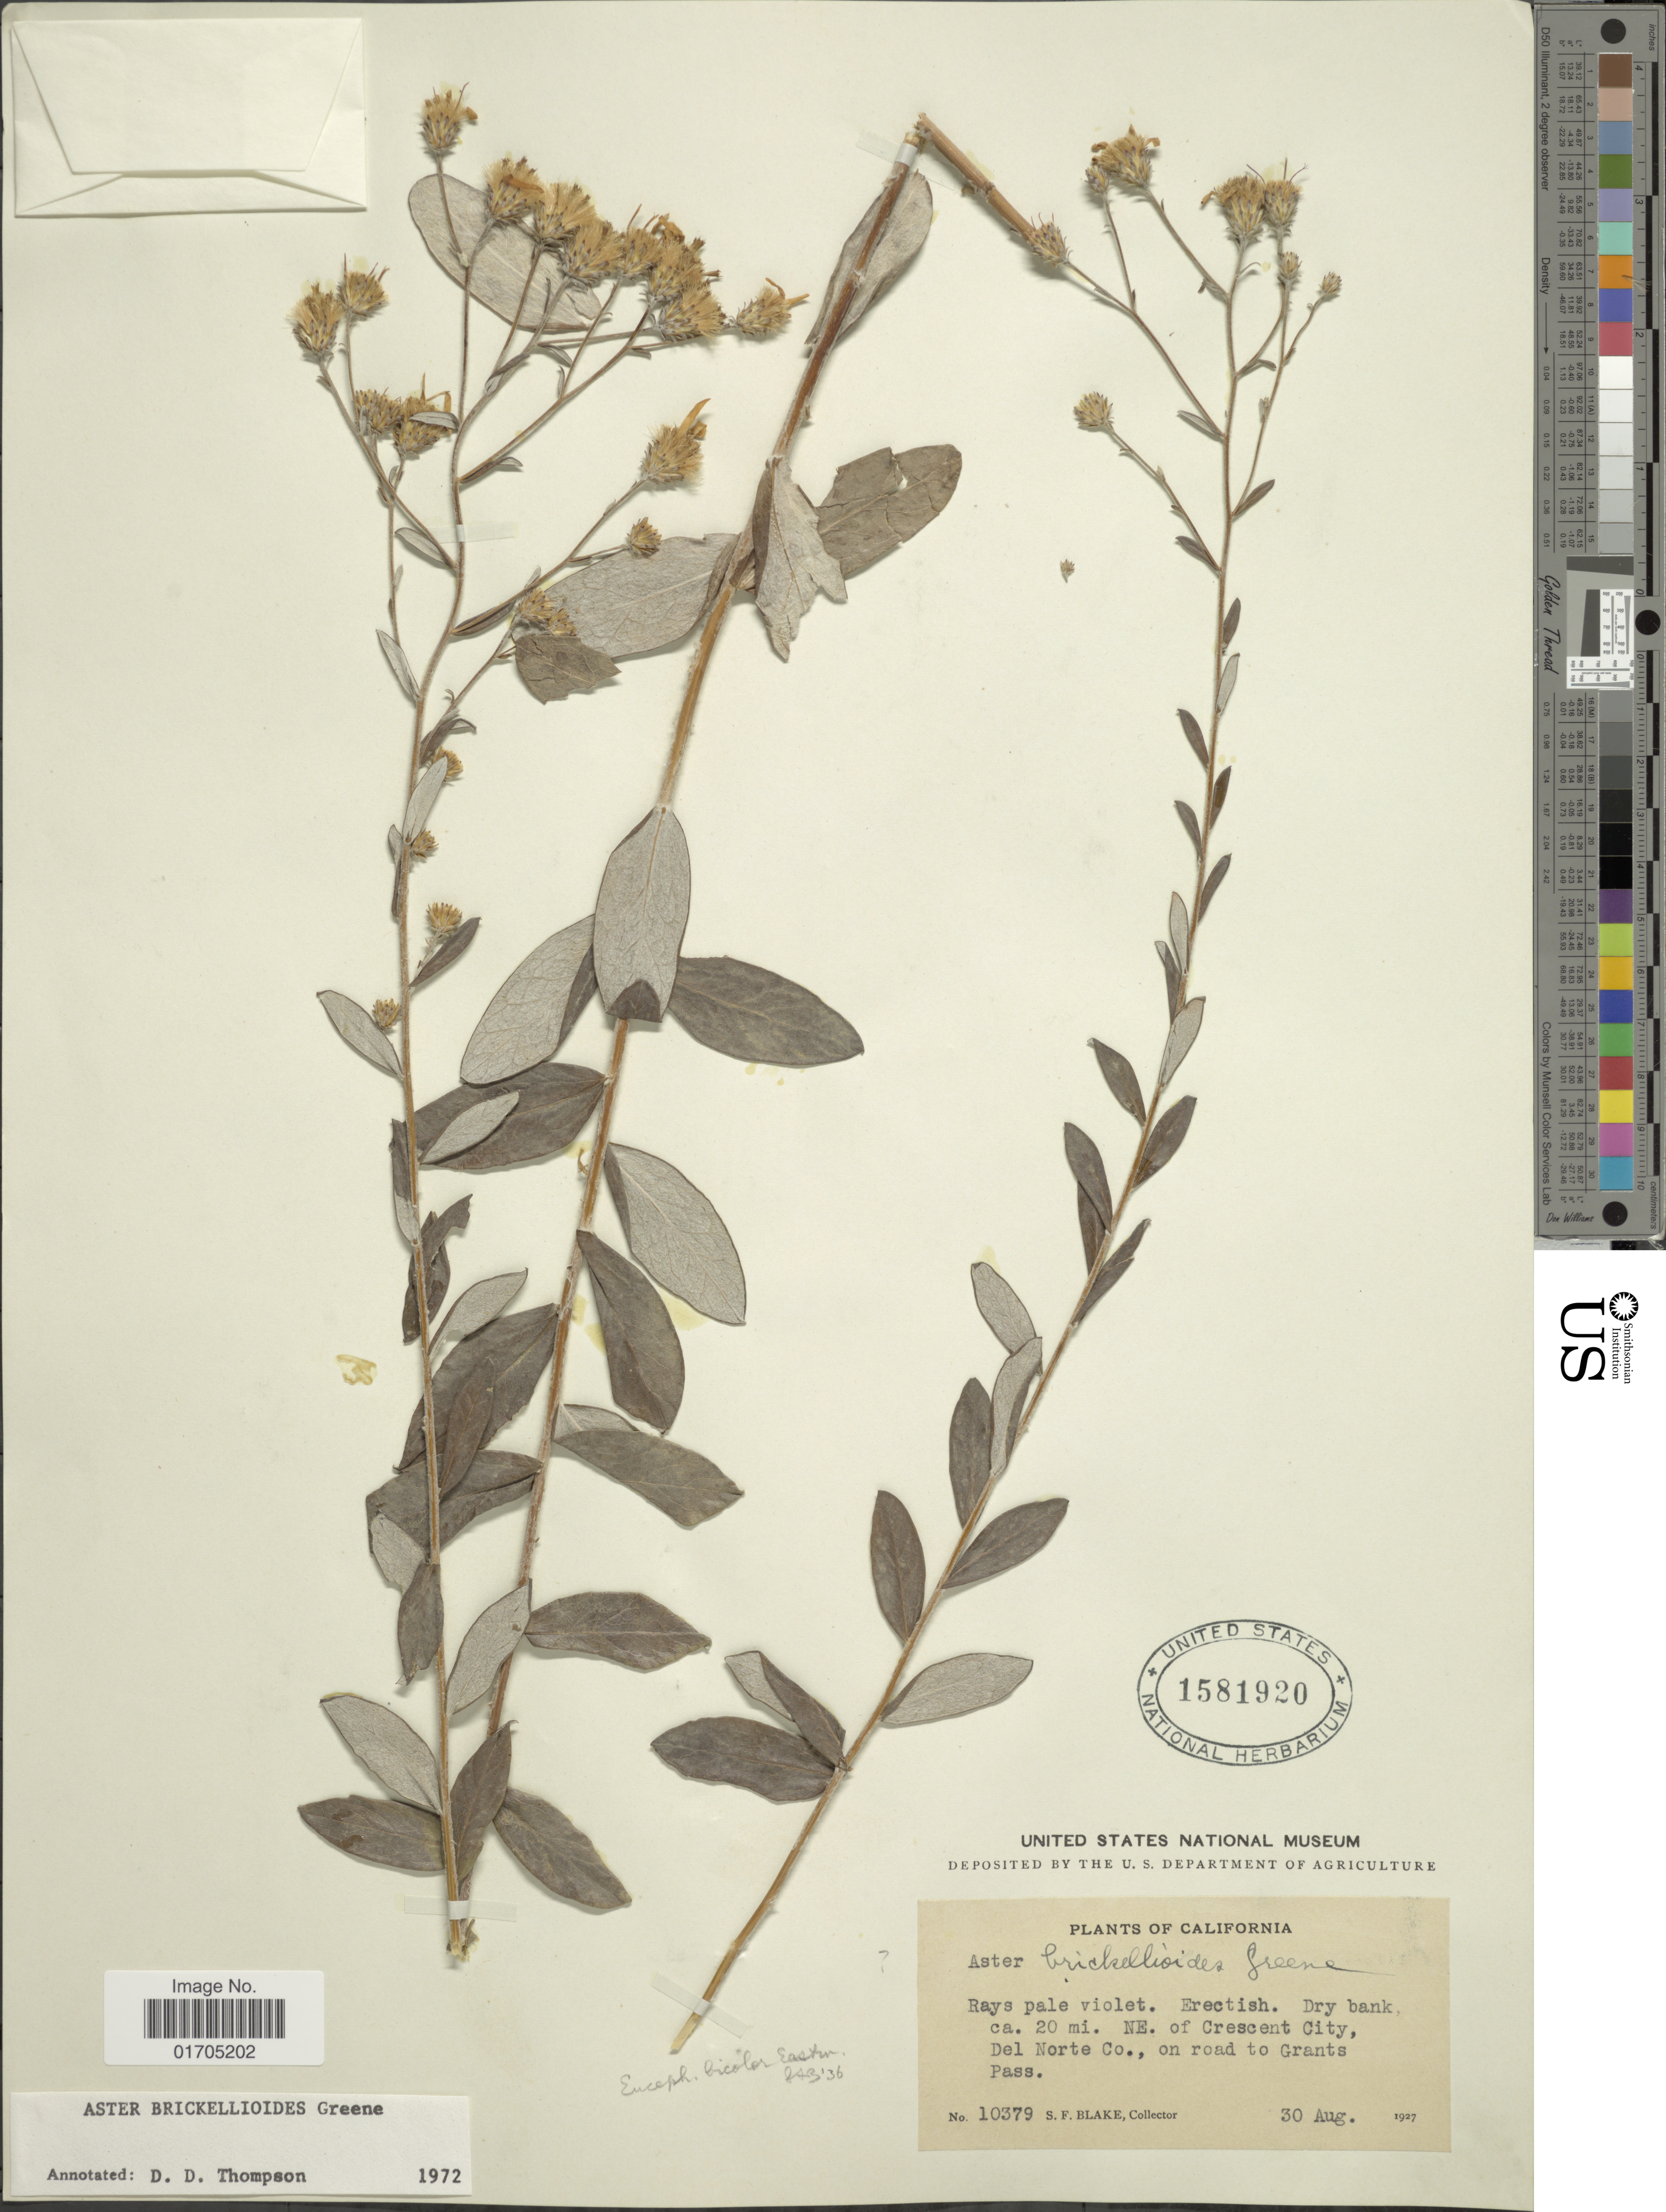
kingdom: Plantae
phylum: Tracheophyta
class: Magnoliopsida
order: Asterales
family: Asteraceae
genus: Eucephalus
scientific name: Eucephalus brickellioides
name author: G.L. Nesom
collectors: S. Blake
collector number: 10379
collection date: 1927-08-30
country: United States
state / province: California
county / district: Del Norte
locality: Ca. 20 mi. NE. of Crescent City, Del Norte Co., on road to Grants Pass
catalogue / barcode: US 1581920